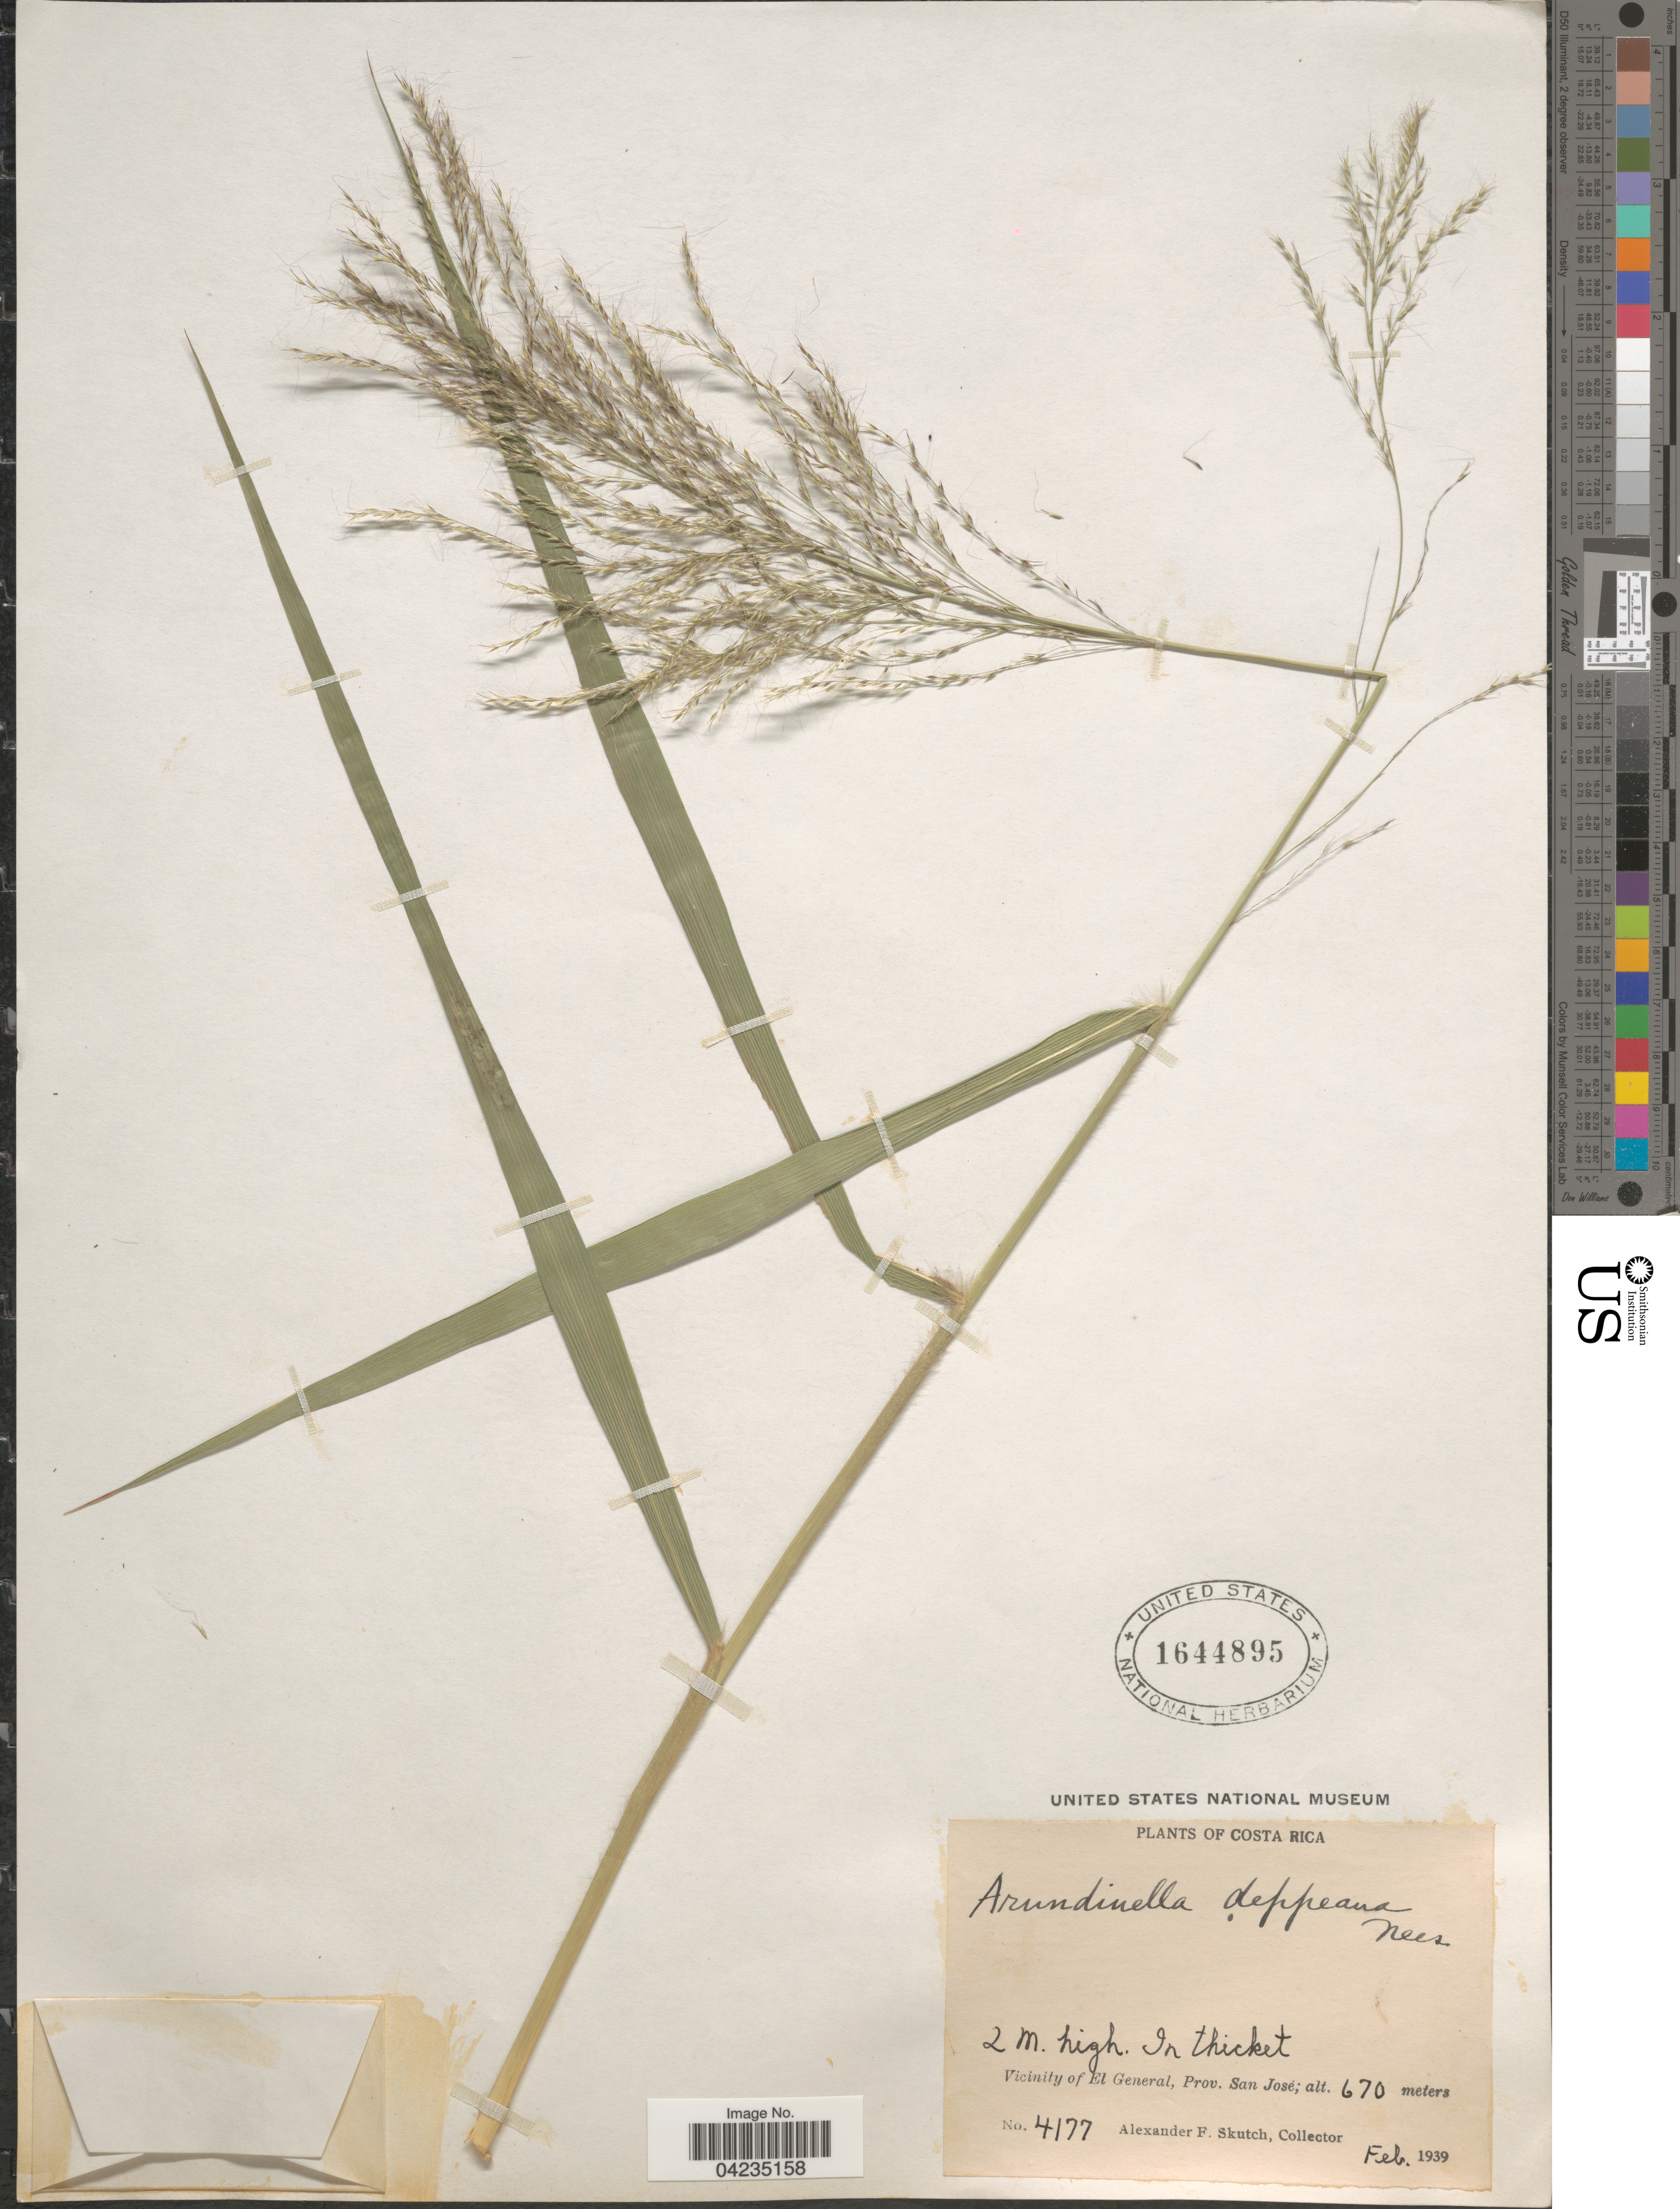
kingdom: Plantae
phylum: Tracheophyta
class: Liliopsida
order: Poales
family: Poaceae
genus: Arundinella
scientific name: Arundinella deppeana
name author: Nees ex Steud.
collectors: A. F. Skutch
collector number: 4177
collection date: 1939-02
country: Costa Rica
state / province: San José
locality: Vicinity of El General.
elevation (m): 670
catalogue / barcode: US 1644895